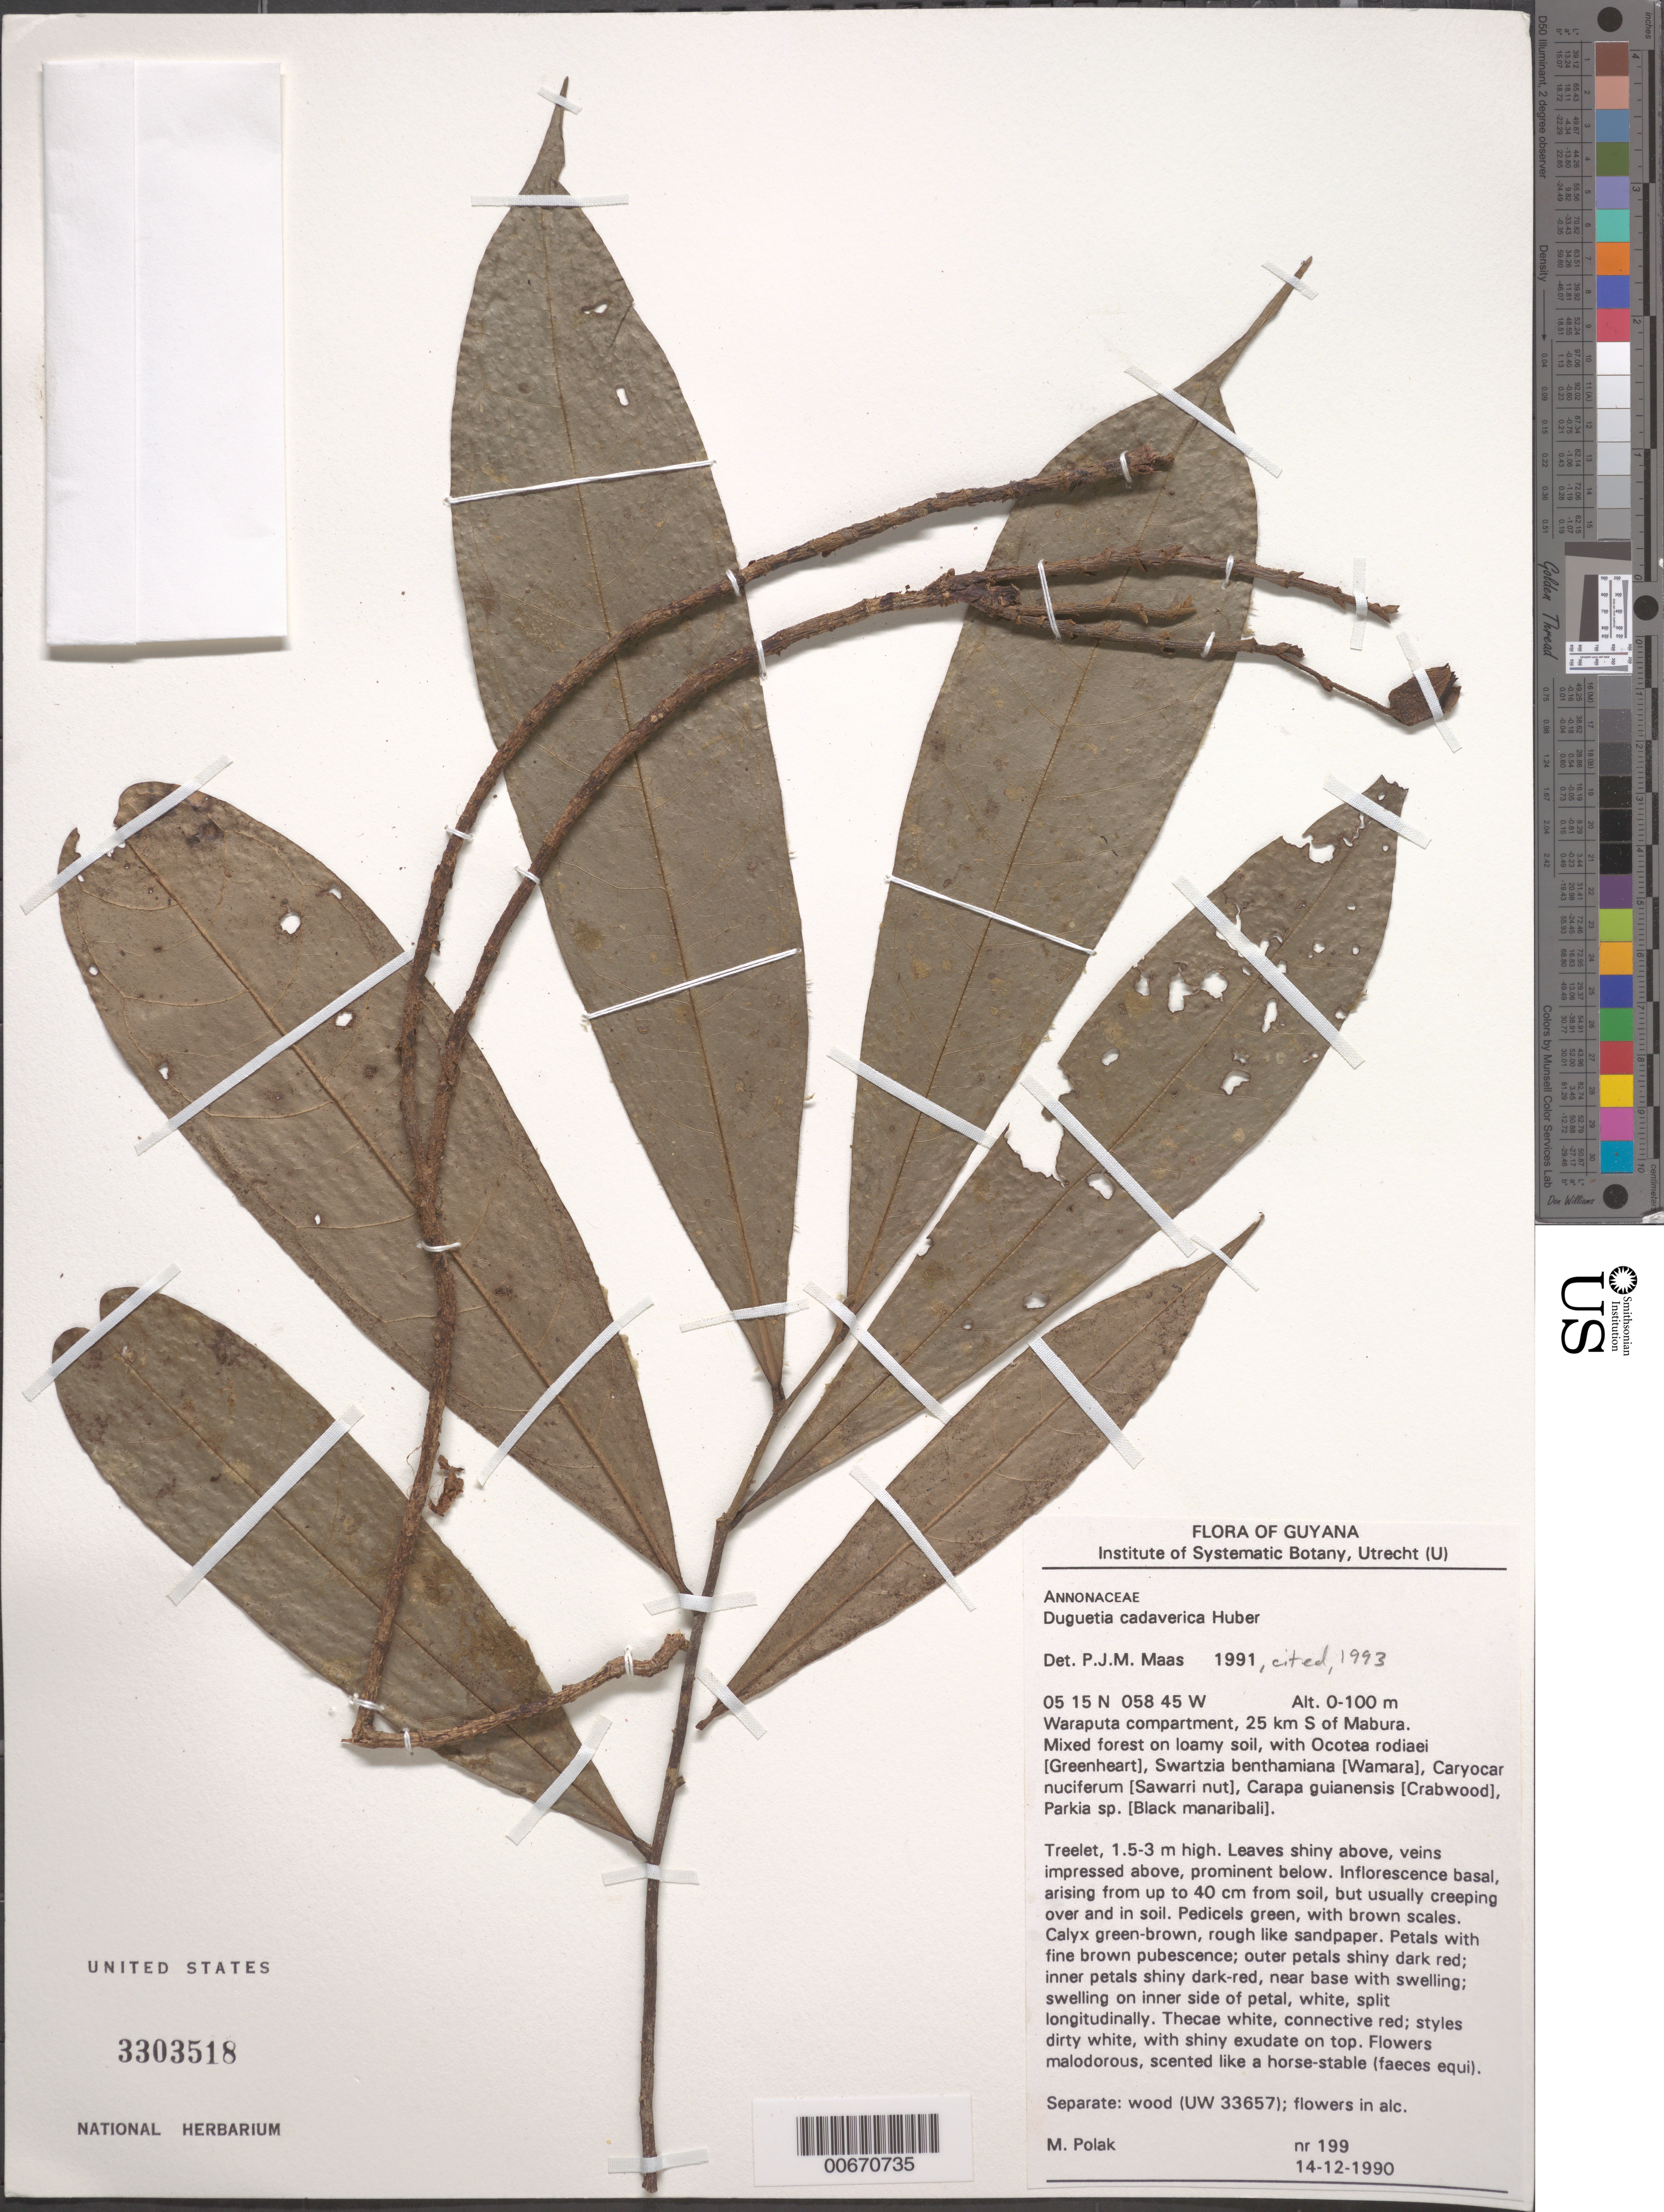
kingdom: Plantae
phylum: Tracheophyta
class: Magnoliopsida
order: Magnoliales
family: Annonaceae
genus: Duguetia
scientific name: Duguetia cadaverica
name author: Huber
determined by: Maas, Paul J. M.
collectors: M. Polak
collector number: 199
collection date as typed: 14-Dec-90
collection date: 1990-12-14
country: Guyana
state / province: U. Demerara-Berbice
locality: Mabura, ca 25 km S of; Waraputa compartment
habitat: Mixed forest on loamy soil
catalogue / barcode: US 3303518